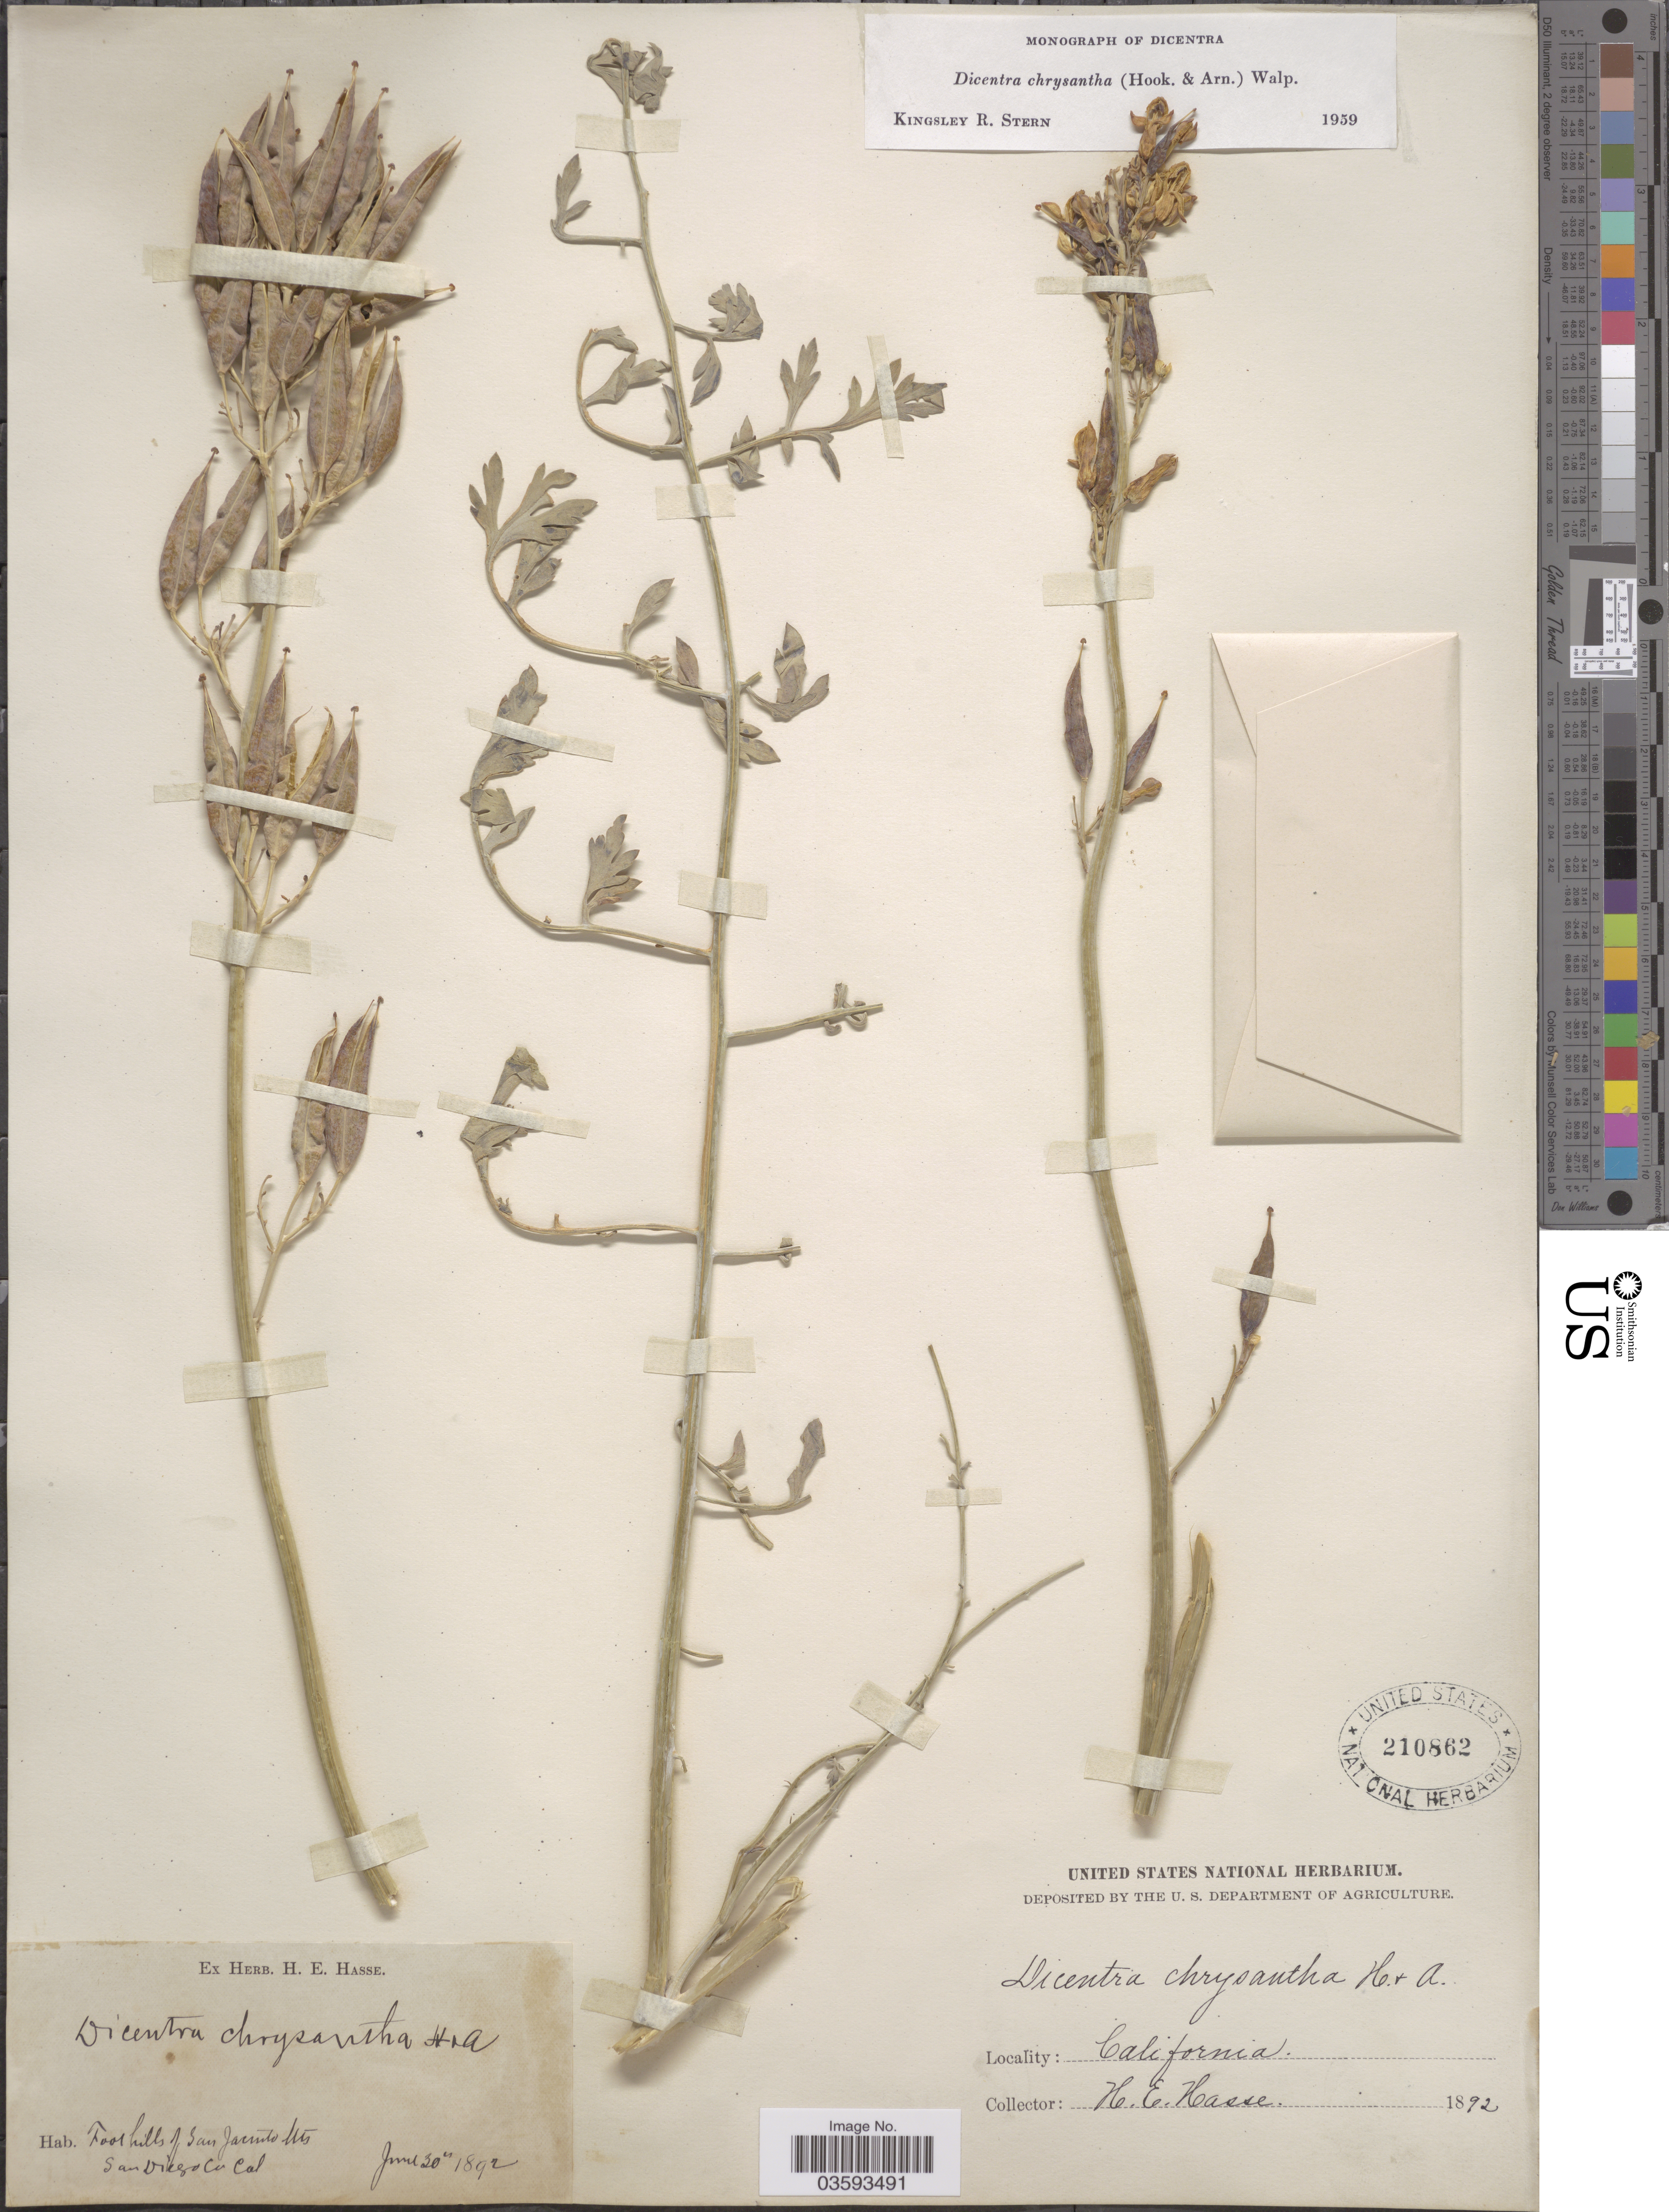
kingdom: Plantae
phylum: Tracheophyta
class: Magnoliopsida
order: Ranunculales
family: Papaveraceae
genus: Ehrendorferia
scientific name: Ehrendorferia chrysantha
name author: (Hook. & Arn.) Rylander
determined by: Strong, M. T., (US), Smithsonian Institution - National Museum of Natural History (UNITED STATES)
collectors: H. E. Hasse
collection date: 1892-06-30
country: United States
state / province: California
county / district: Riverside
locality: Foothills of San Jacinto Mts. San Diego Co.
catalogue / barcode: US 210862